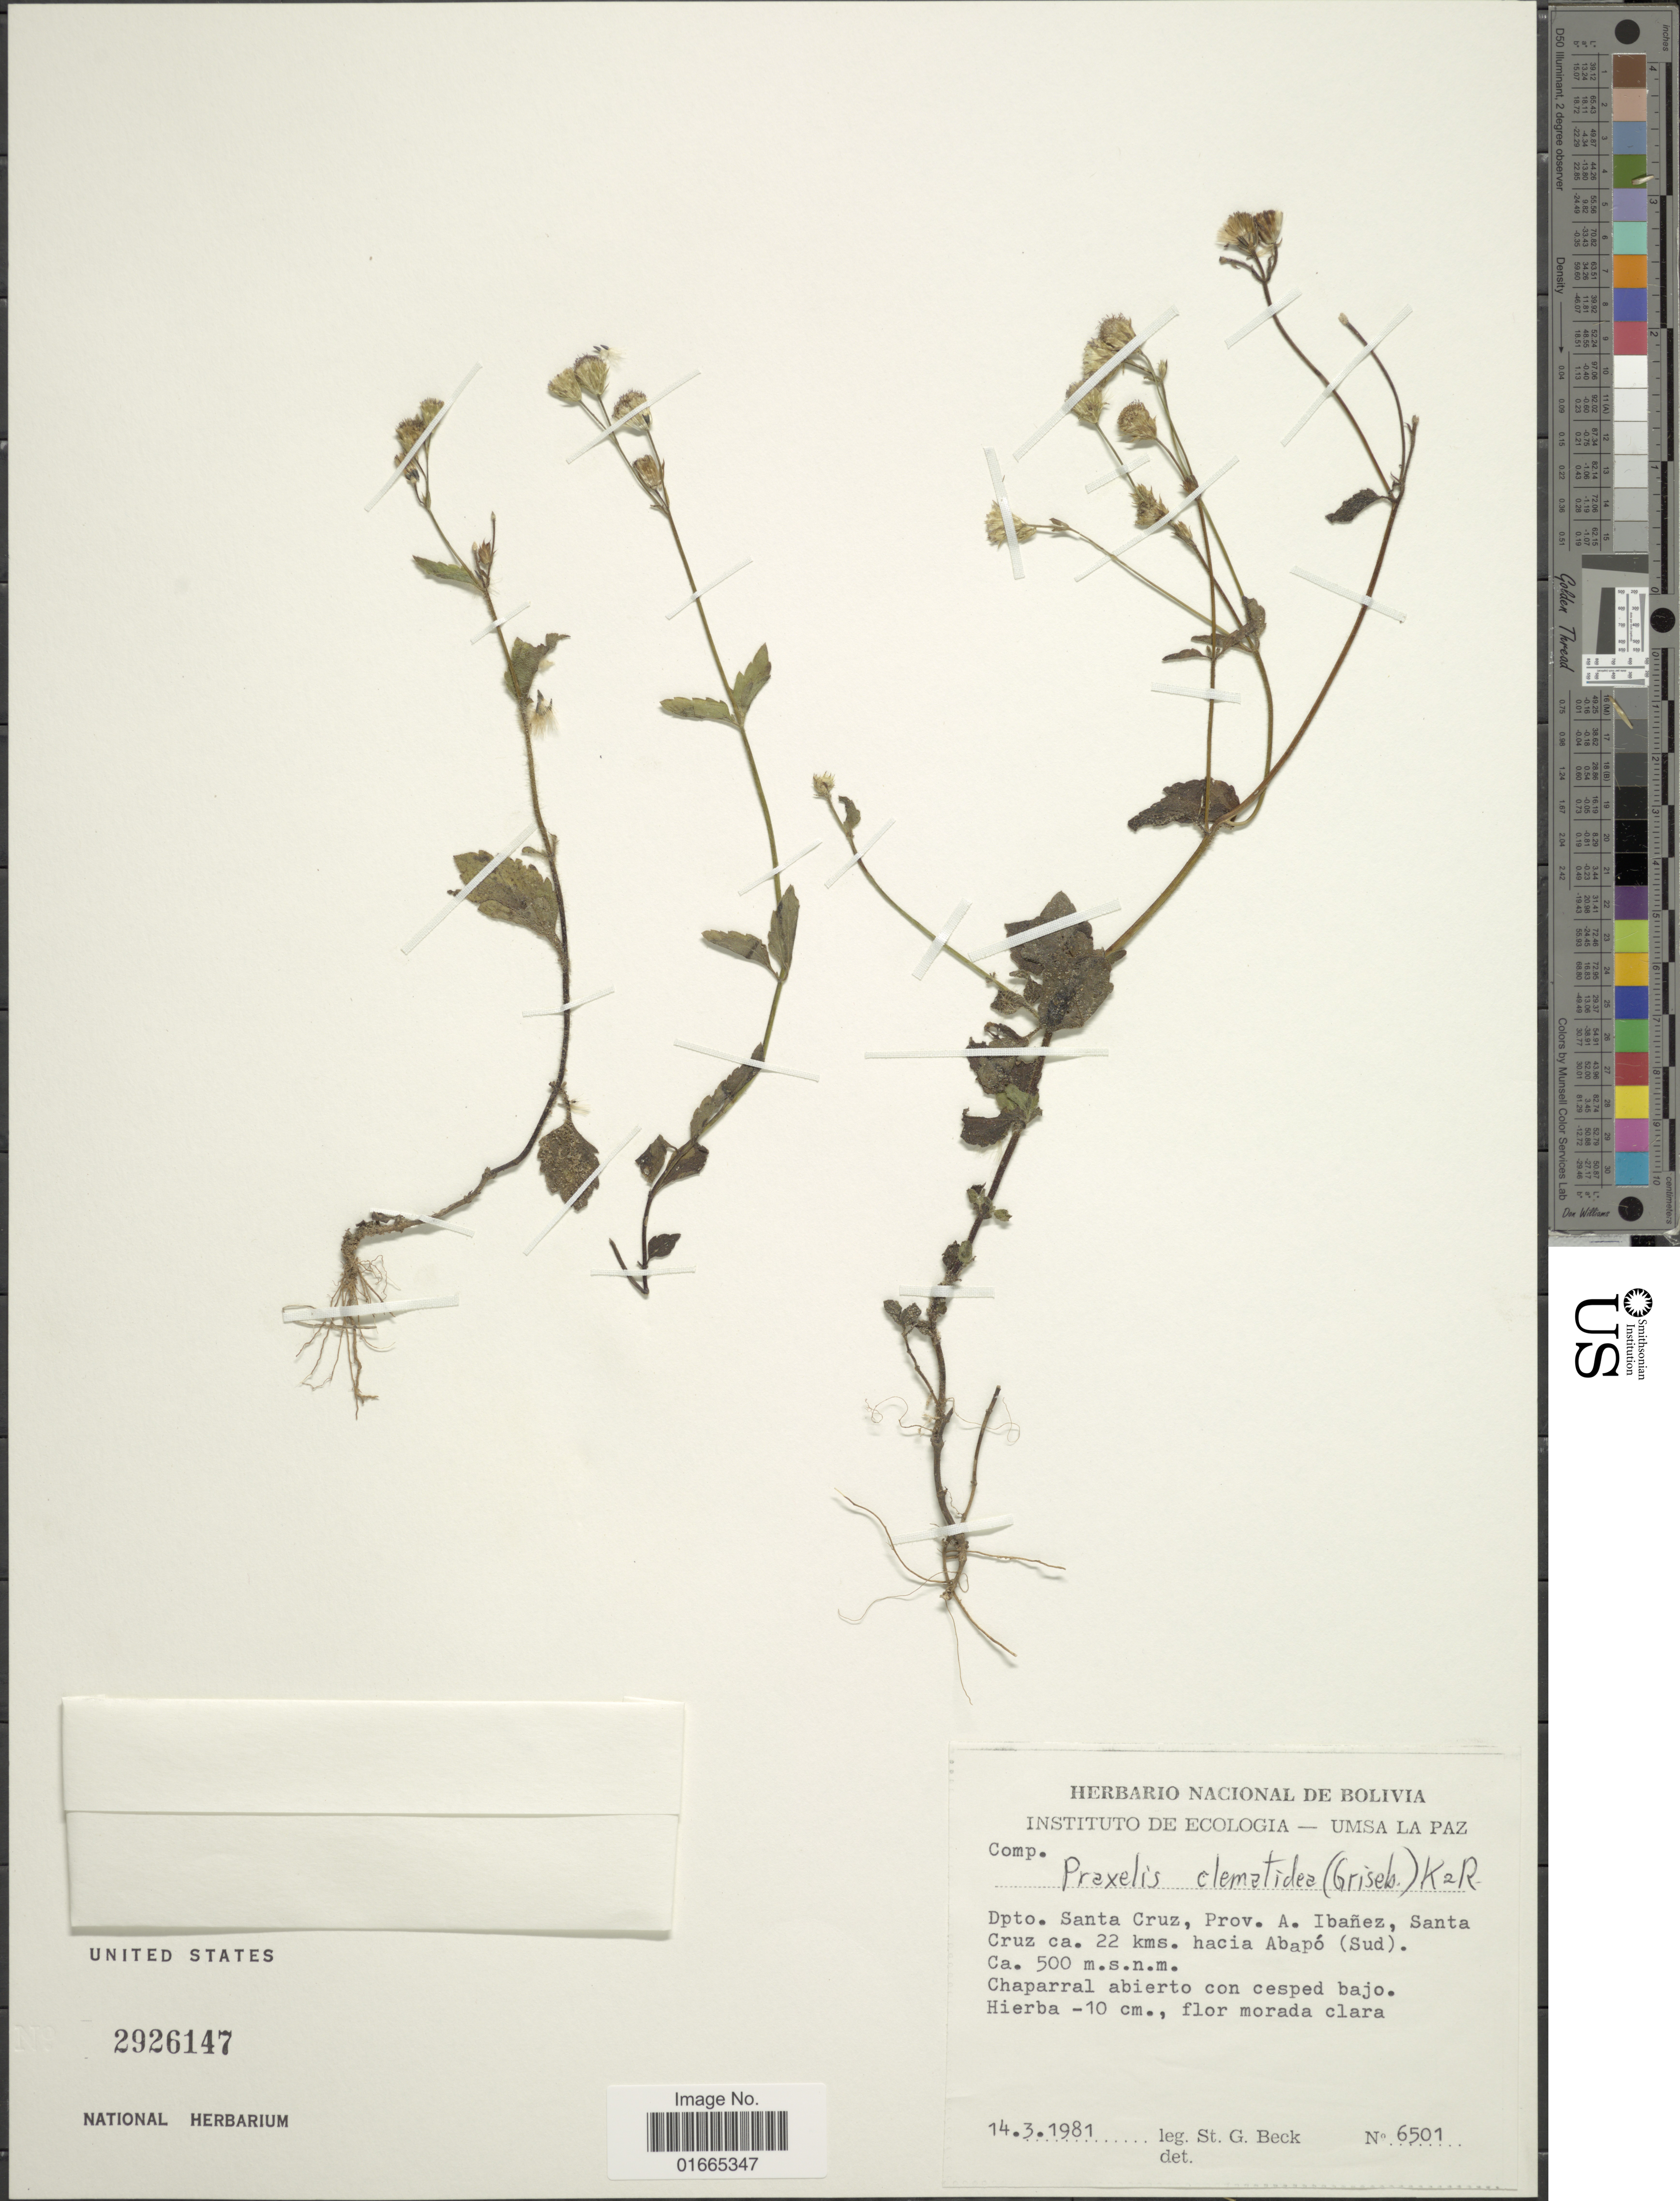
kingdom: Plantae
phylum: Tracheophyta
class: Magnoliopsida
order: Asterales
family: Asteraceae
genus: Praxelis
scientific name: Praxelis clematidea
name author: (Griseb.) R.M. King & H. Rob.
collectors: S. G. Beck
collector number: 6501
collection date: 1981-03-14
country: Bolivia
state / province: Santa Cruz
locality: Dpto. Santa Cruz, Prov. A. Ibañez, Santa Cruz ca. 22 kms. hacia Abapó (Sud)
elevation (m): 500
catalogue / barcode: US 2926147